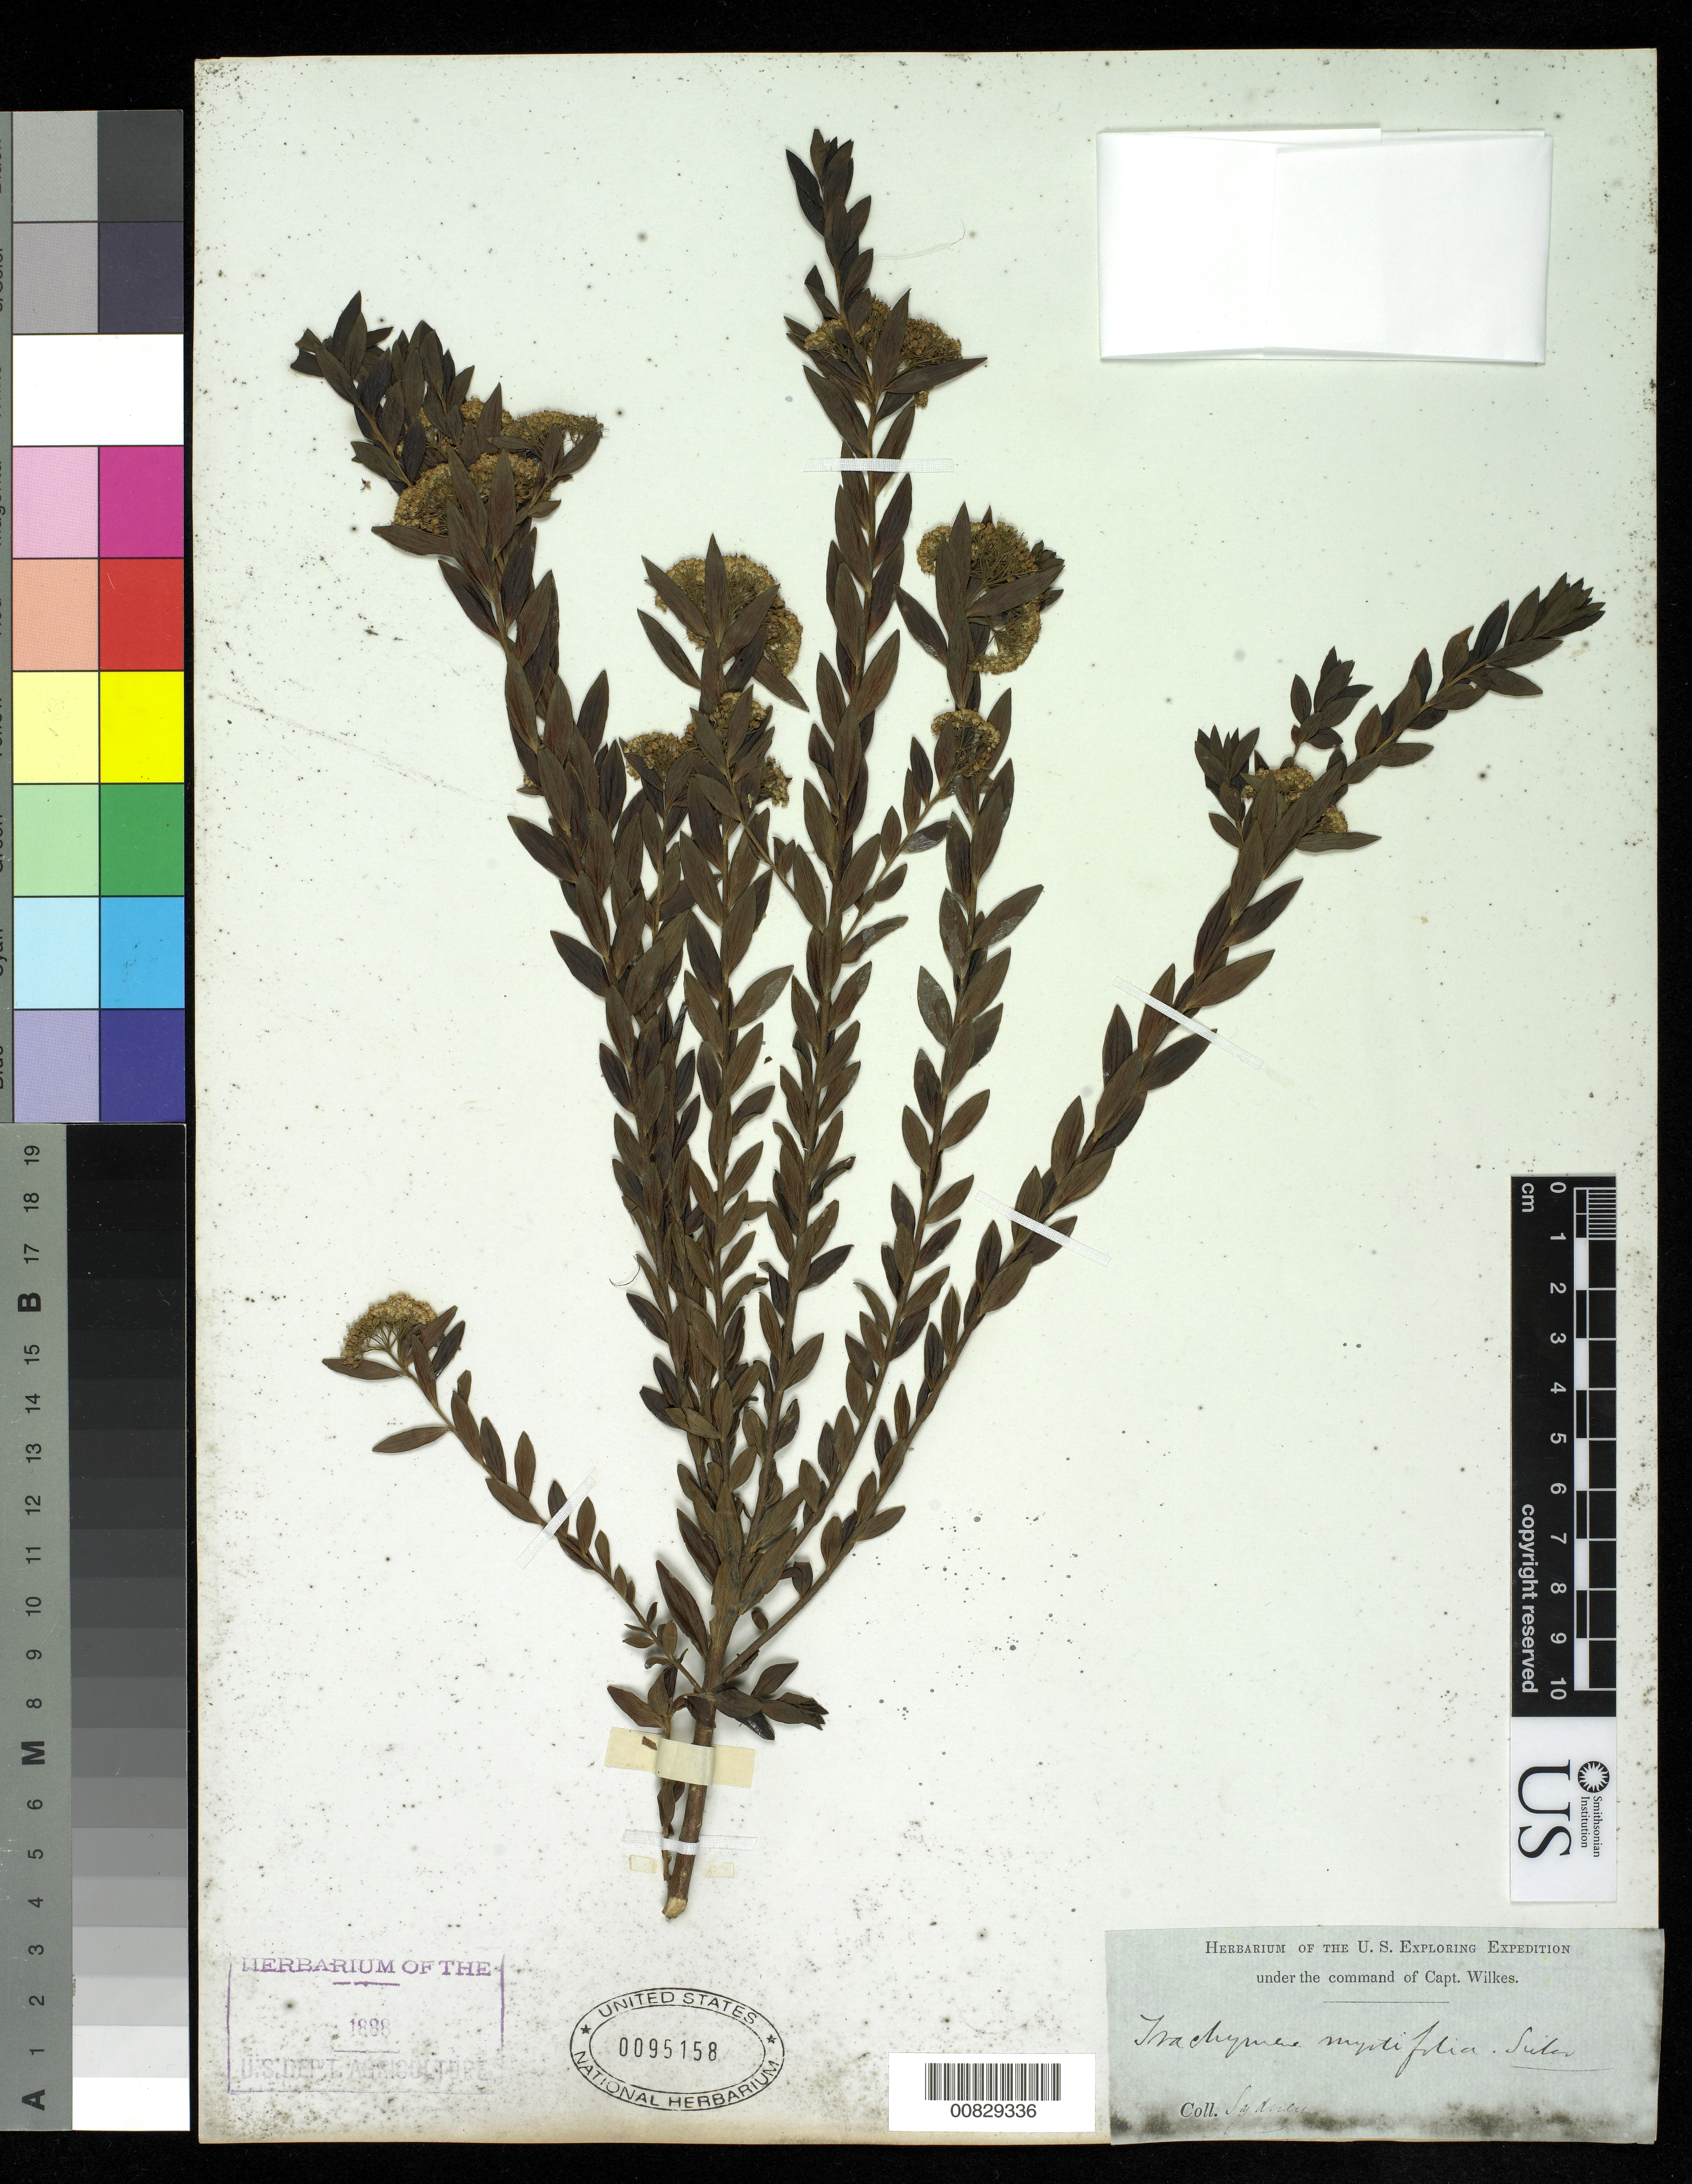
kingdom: Plantae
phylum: Tracheophyta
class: Magnoliopsida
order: Apiales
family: Araliaceae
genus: Trachymene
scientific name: Trachymene myrtifolia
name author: Sieber ex DC.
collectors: Wilkes Explor. Exped.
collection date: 1838/1842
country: Australia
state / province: New South Wales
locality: Sydney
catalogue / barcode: US 95158